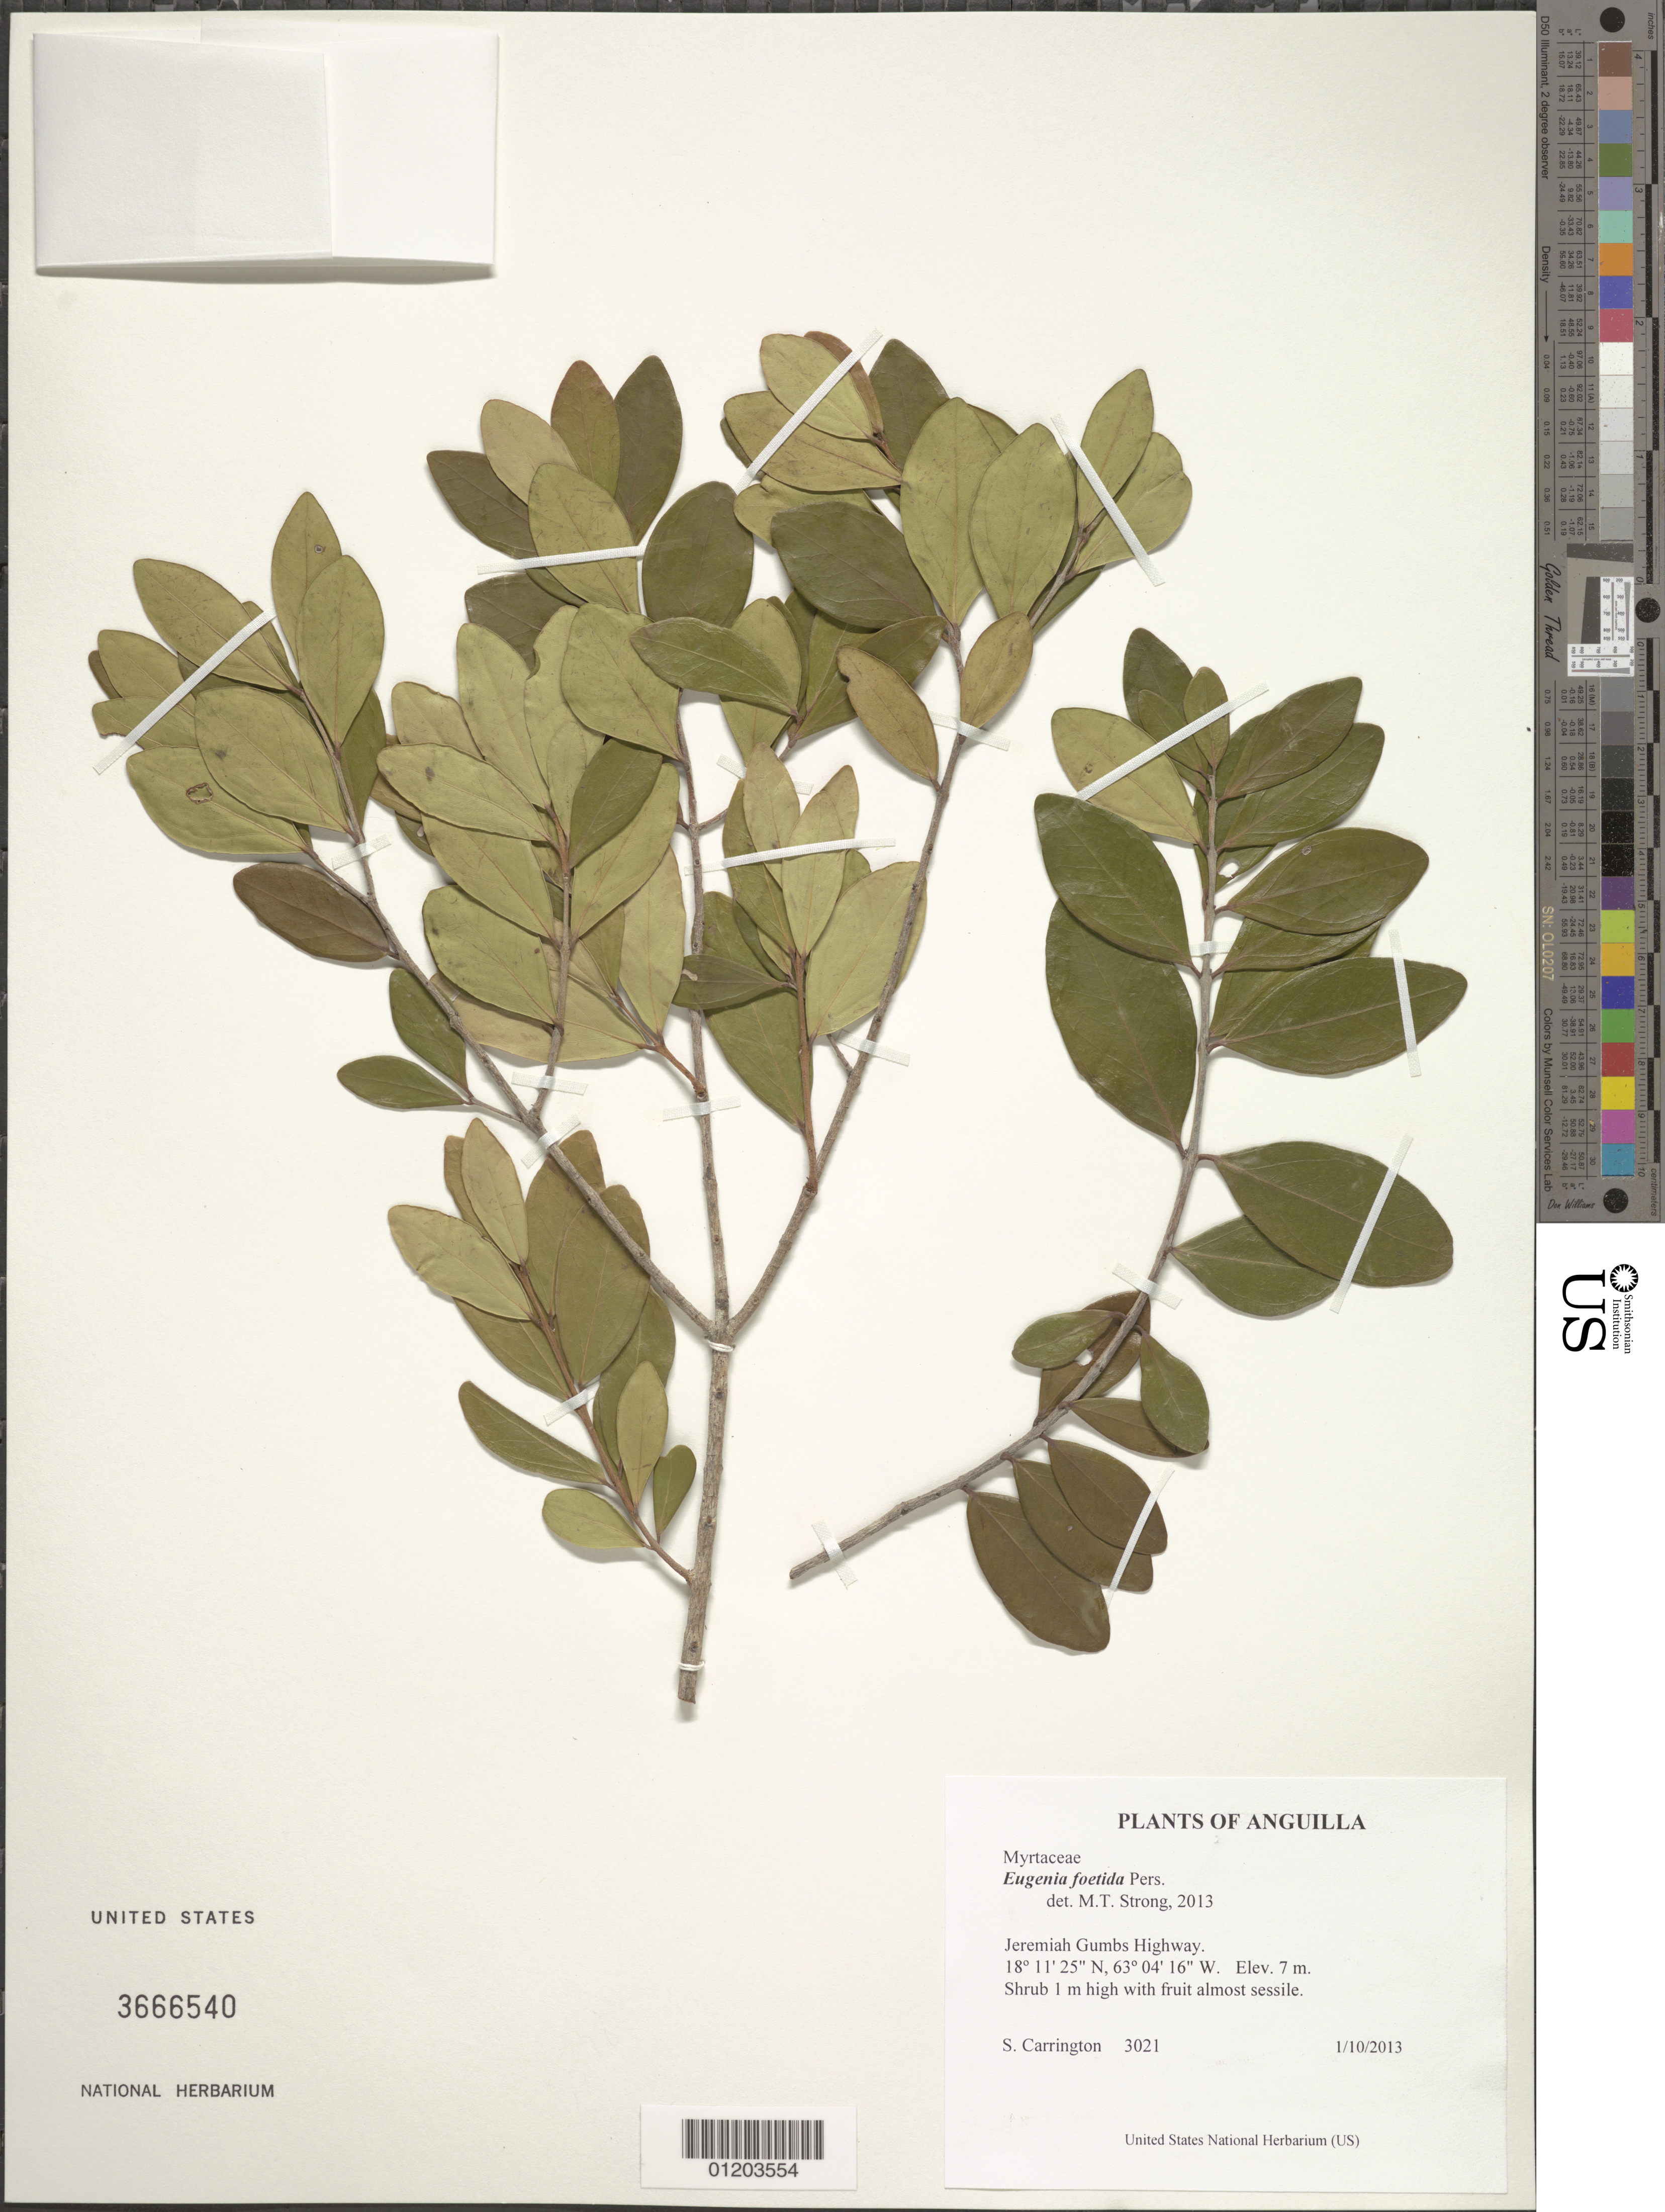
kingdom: Plantae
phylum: Tracheophyta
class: Magnoliopsida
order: Myrtales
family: Myrtaceae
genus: Eugenia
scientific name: Eugenia foetida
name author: Pers.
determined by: Strong, M. T., (US), Smithsonian Institution - National Museum of Natural History (UNITED STATES)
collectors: C. M. S. Carrington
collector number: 3021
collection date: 2013-01-10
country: Anguilla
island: Anguilla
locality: Jeremiah Gumbs Highway.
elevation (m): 7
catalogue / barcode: US 3666540